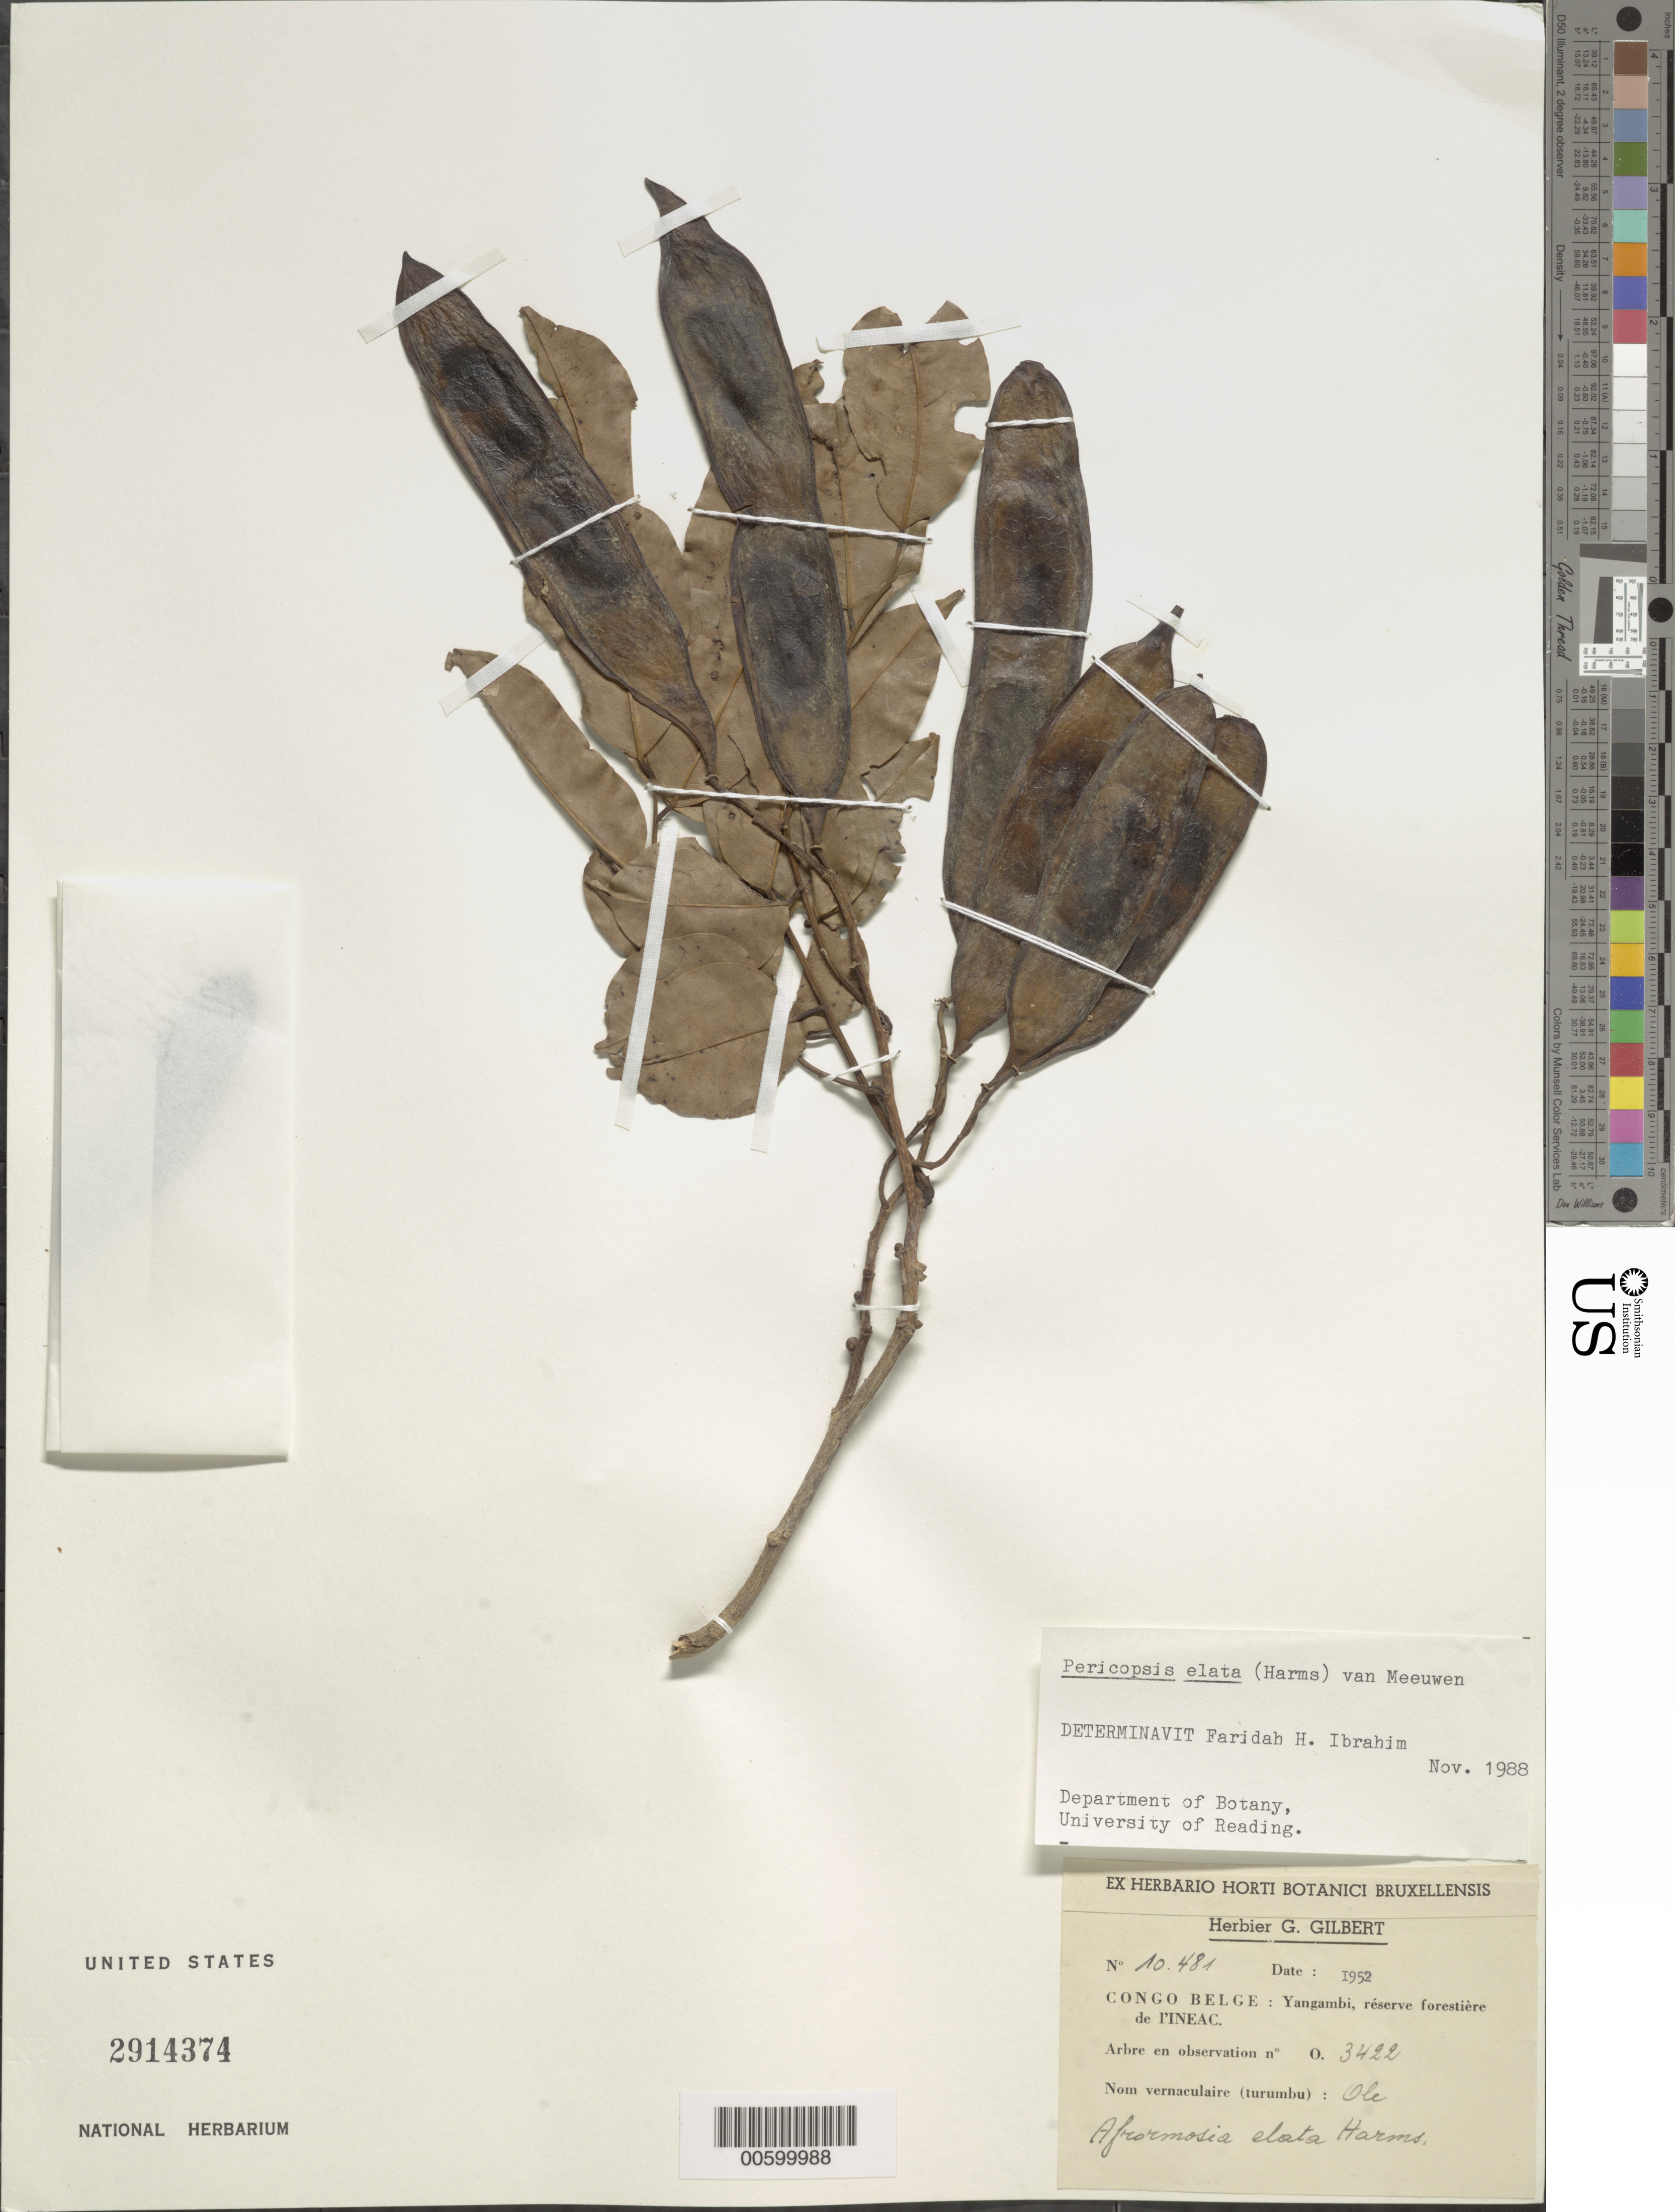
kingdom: Plantae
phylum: Tracheophyta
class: Magnoliopsida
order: Fabales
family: Fabaceae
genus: Pericopsis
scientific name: Pericopsis elata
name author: Harms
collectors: G. Gilbert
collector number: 481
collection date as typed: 1952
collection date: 1952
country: Congo, Democratic Republic of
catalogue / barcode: US 2914374